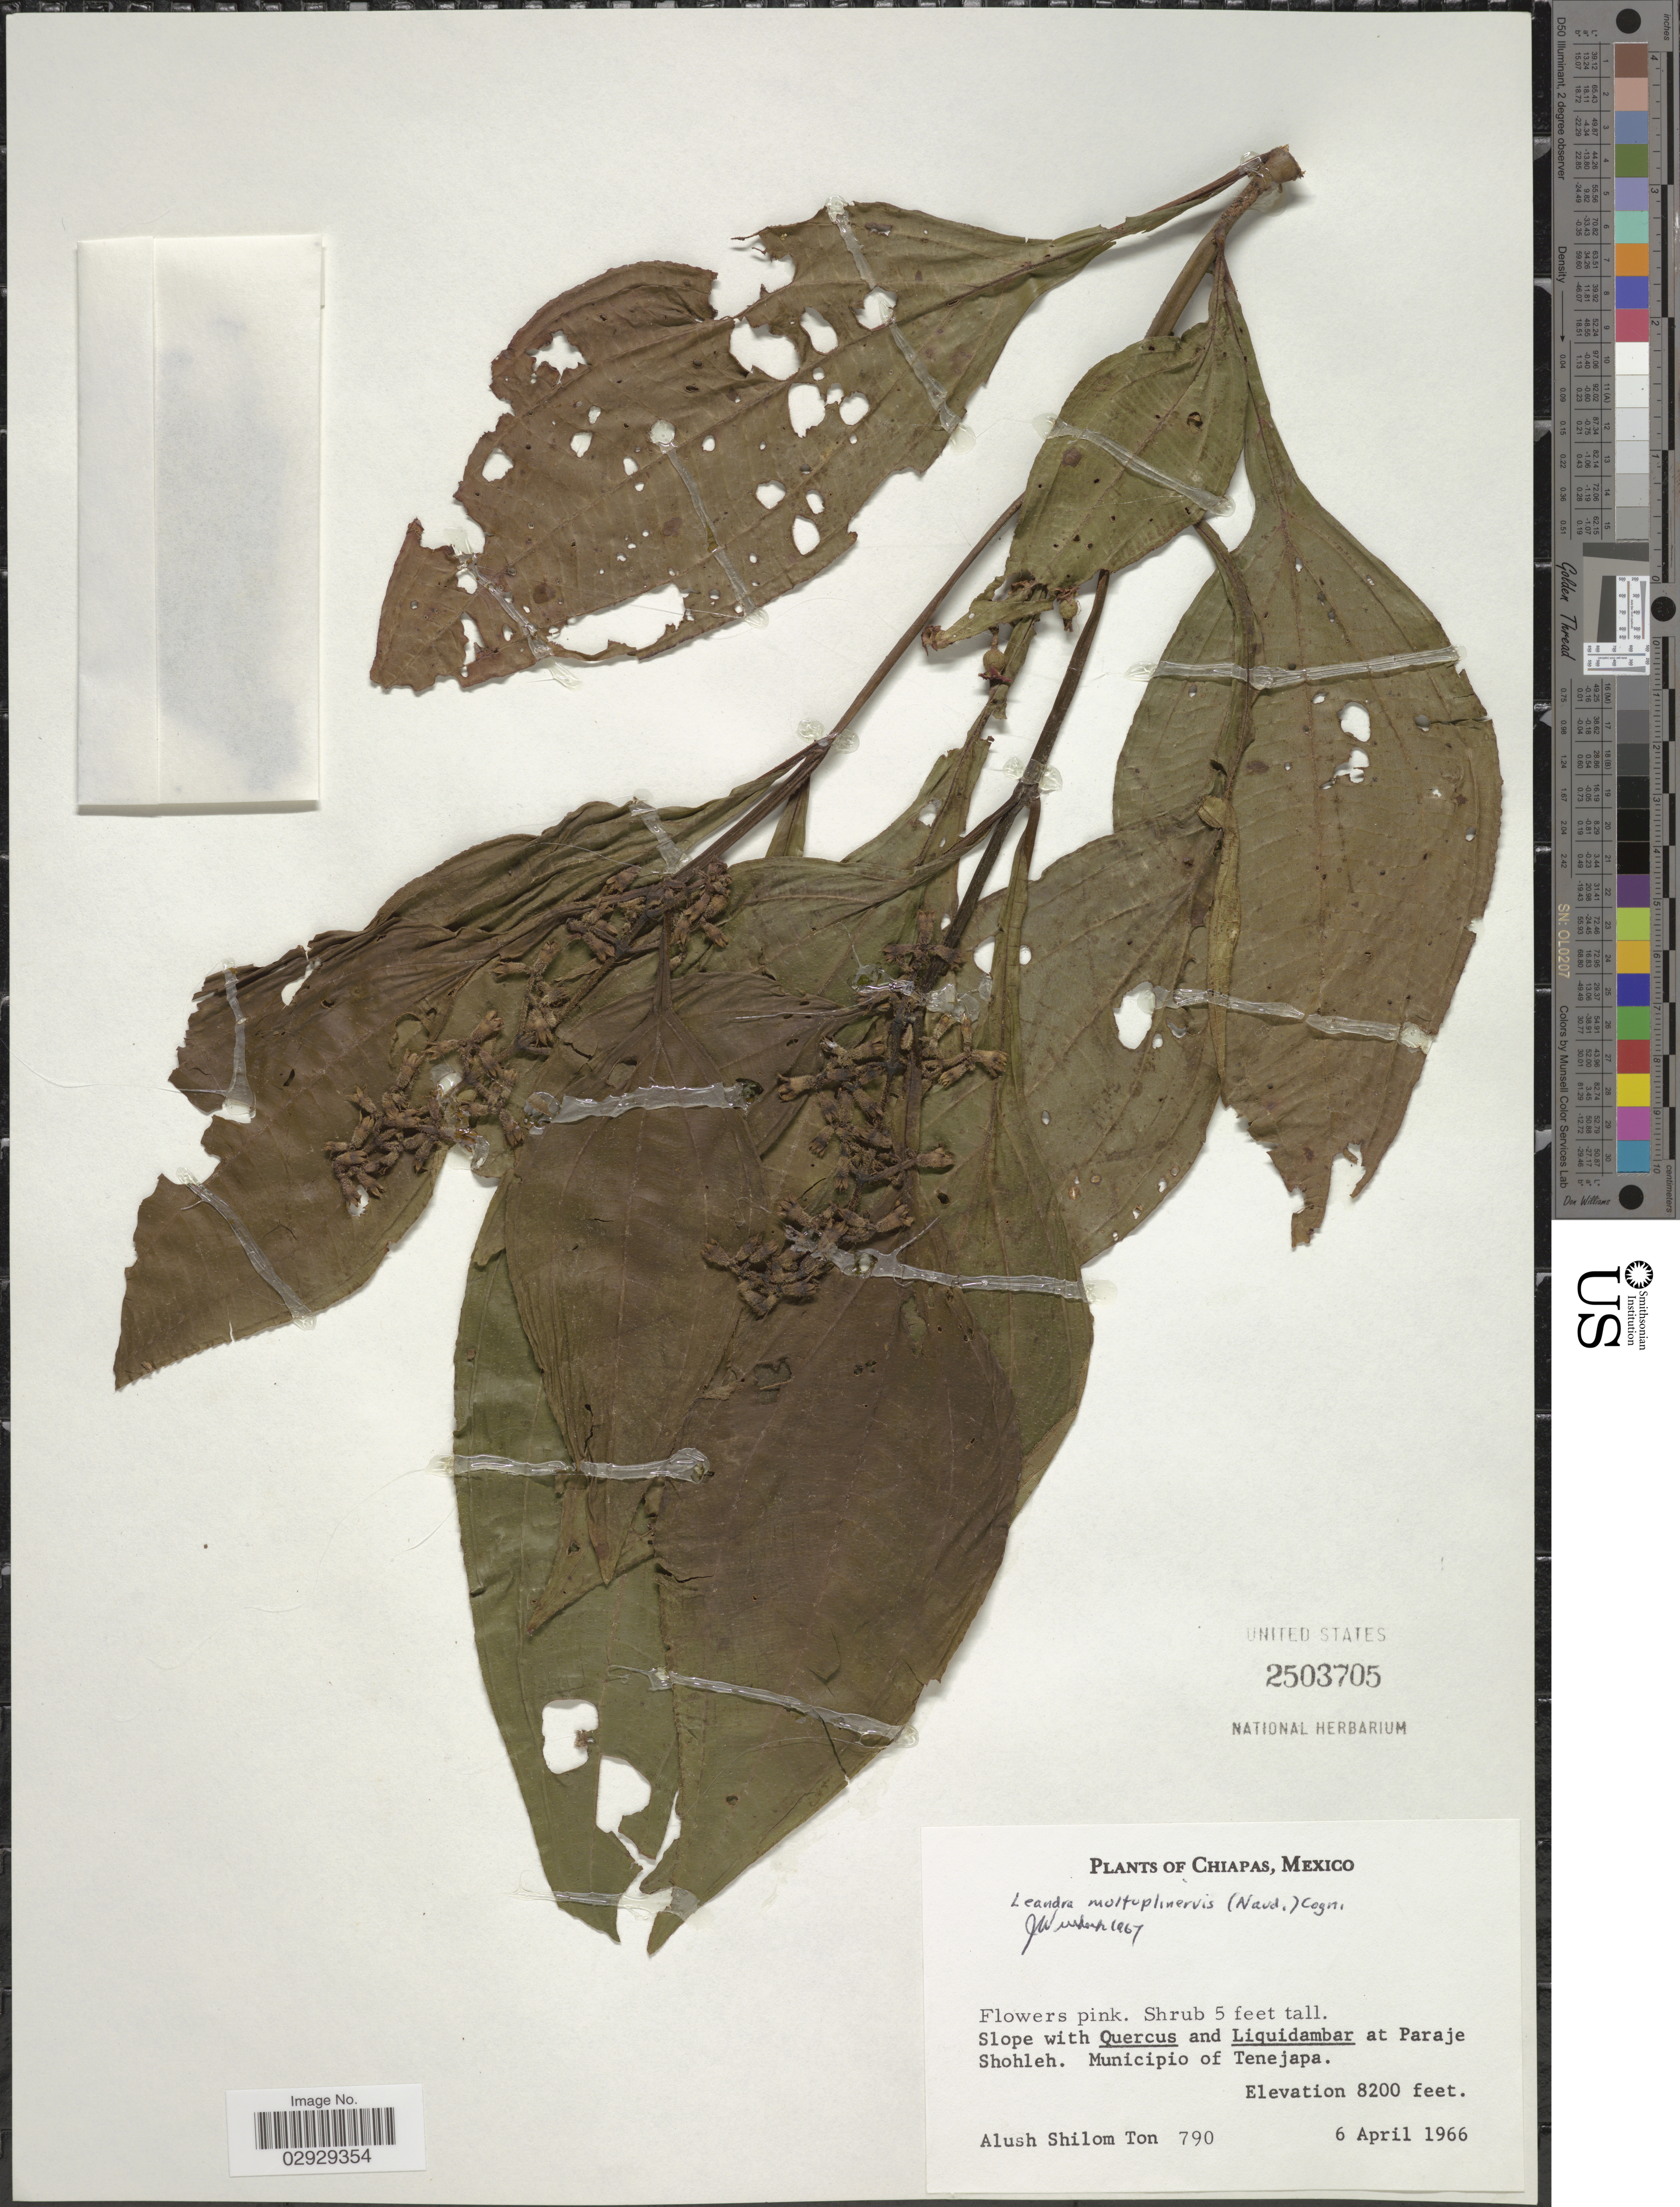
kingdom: Plantae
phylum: Tracheophyta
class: Magnoliopsida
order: Myrtales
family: Melastomataceae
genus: Leandra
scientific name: Leandra multiplinervis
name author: (Naudin) Cogn.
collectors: A. S. Ton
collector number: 790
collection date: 1966-04-06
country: Mexico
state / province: Chiapas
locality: Slope with Quercus and Liquidambar at Paraje Shohleh. Municipio of Tenejapa.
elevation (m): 2499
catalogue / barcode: US 2503705